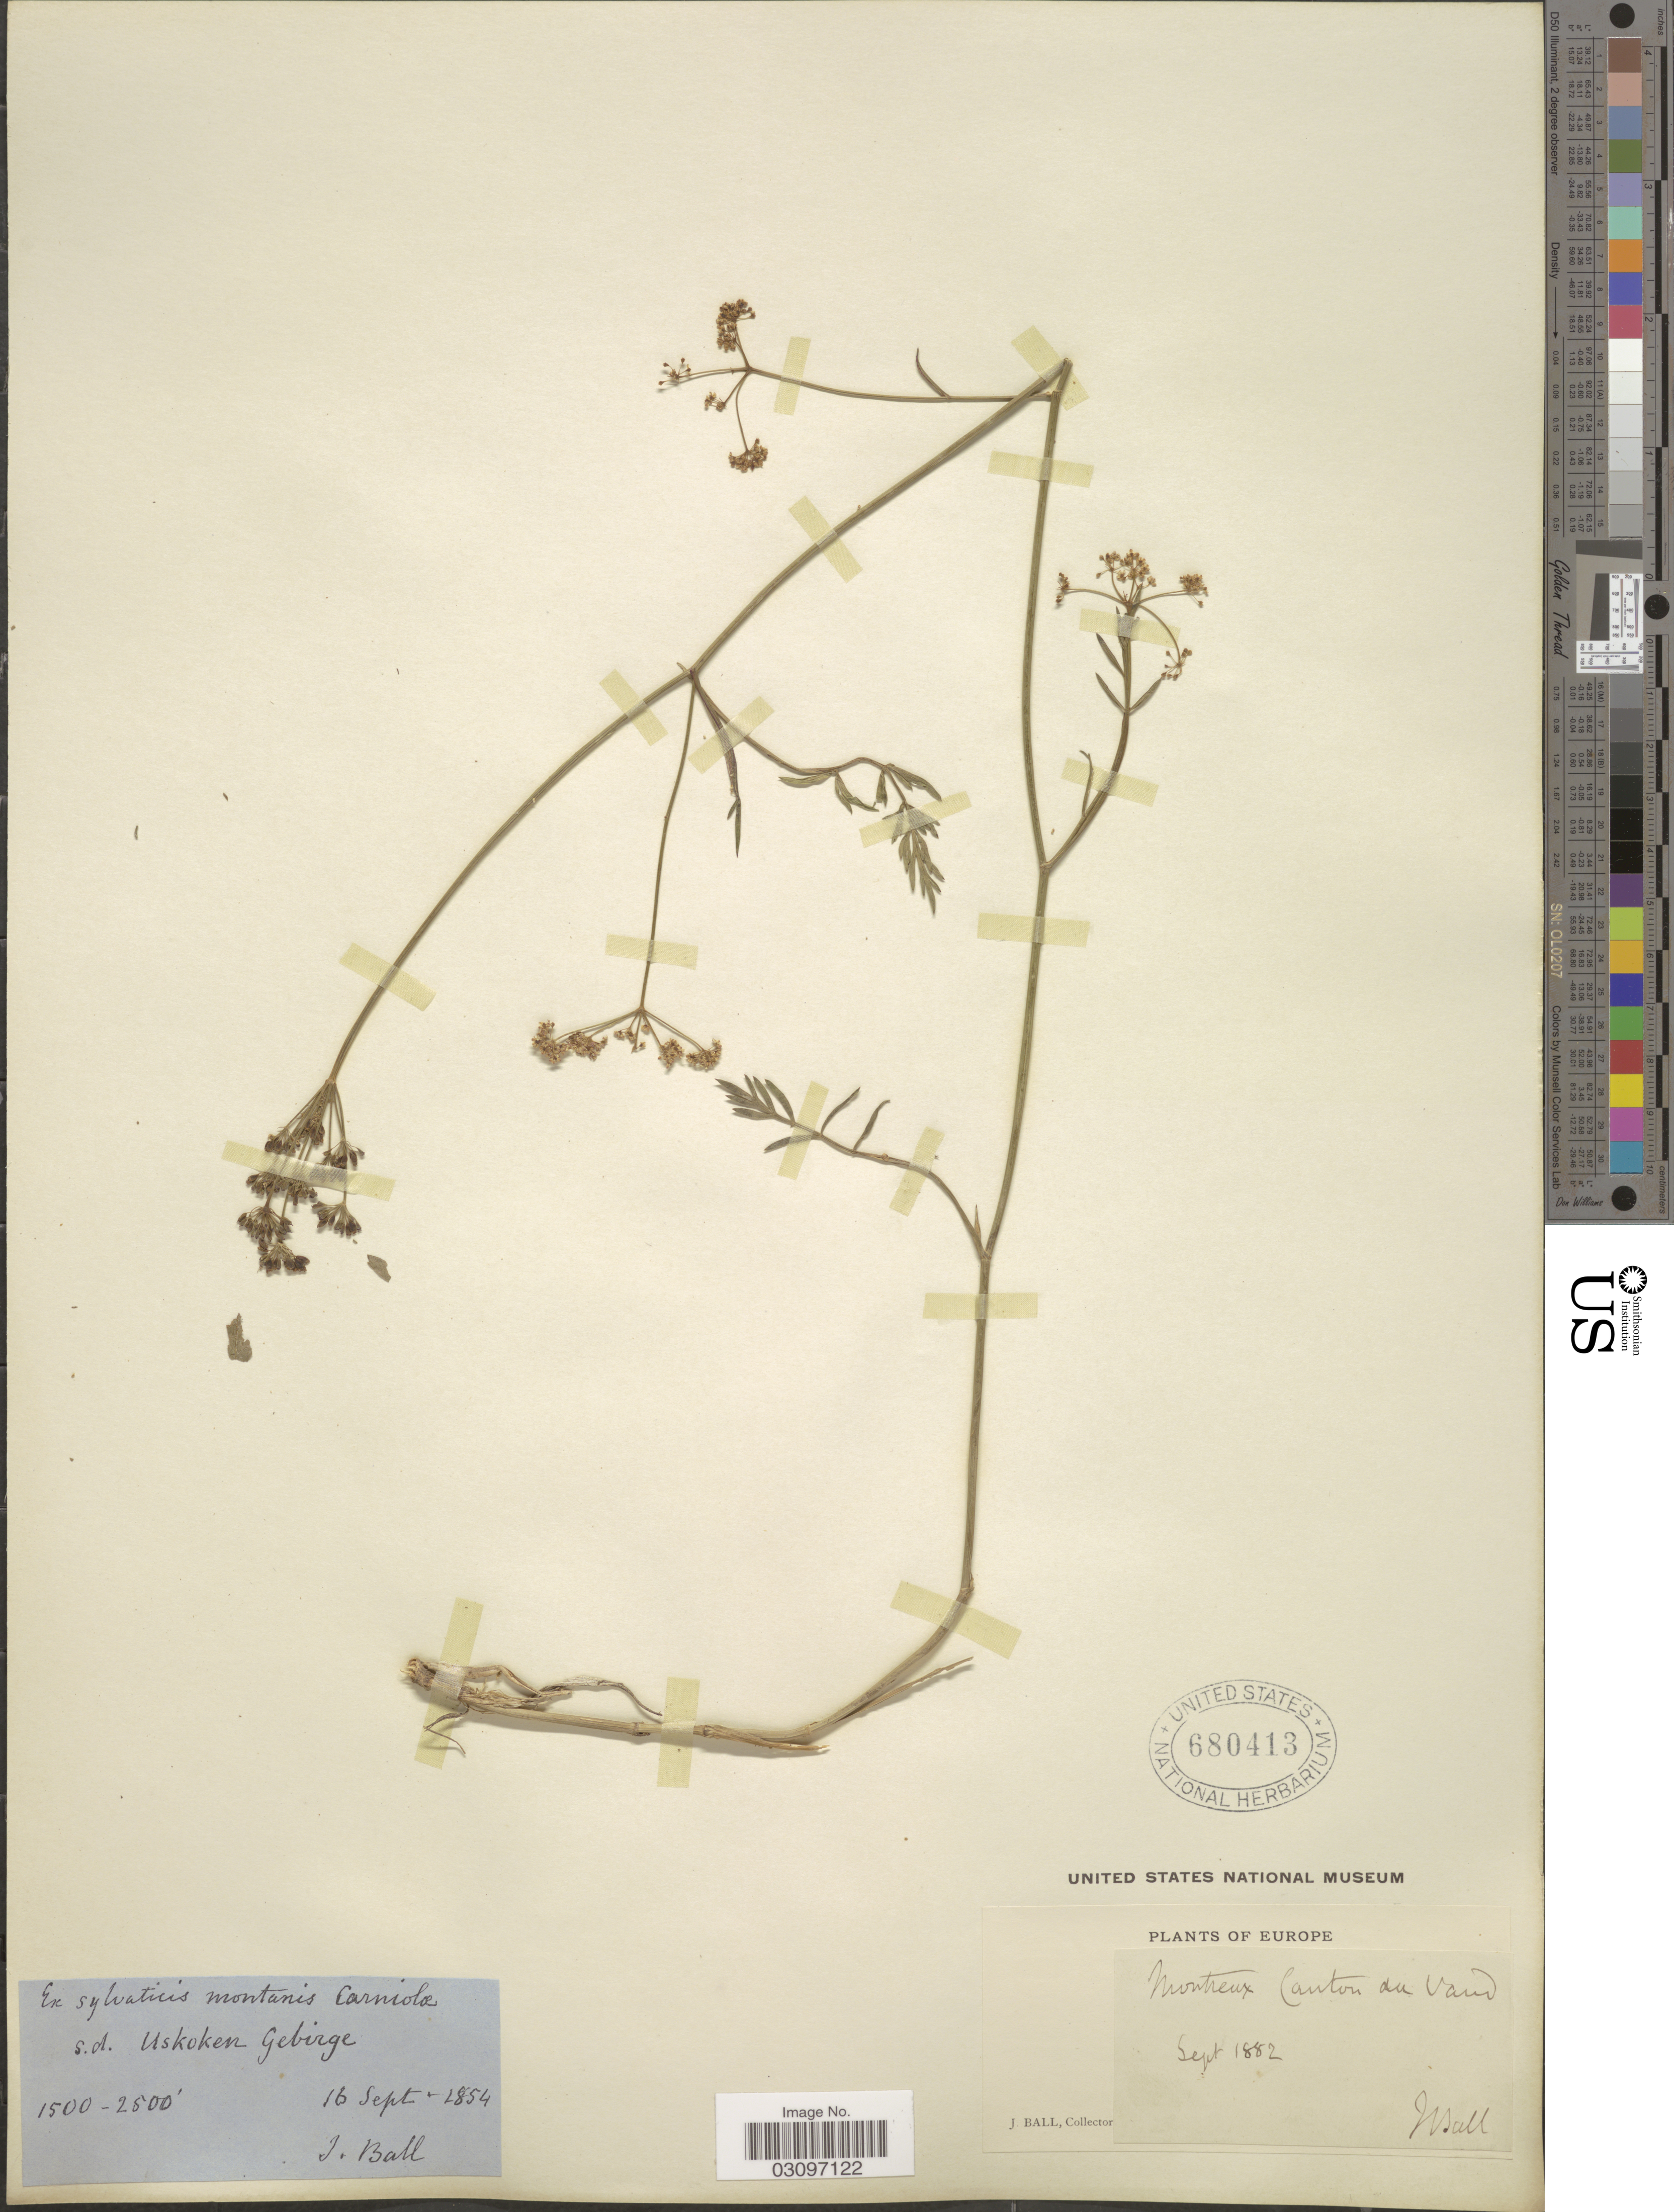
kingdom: Plantae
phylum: Tracheophyta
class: Magnoliopsida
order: Apiales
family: Apiaceae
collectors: J. Ball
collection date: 1854-09-16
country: Slovenia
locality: Europe. Ex sylvaticis montanis Carniola s.d. Uskoken Gebirge.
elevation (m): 457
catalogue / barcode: US 680413